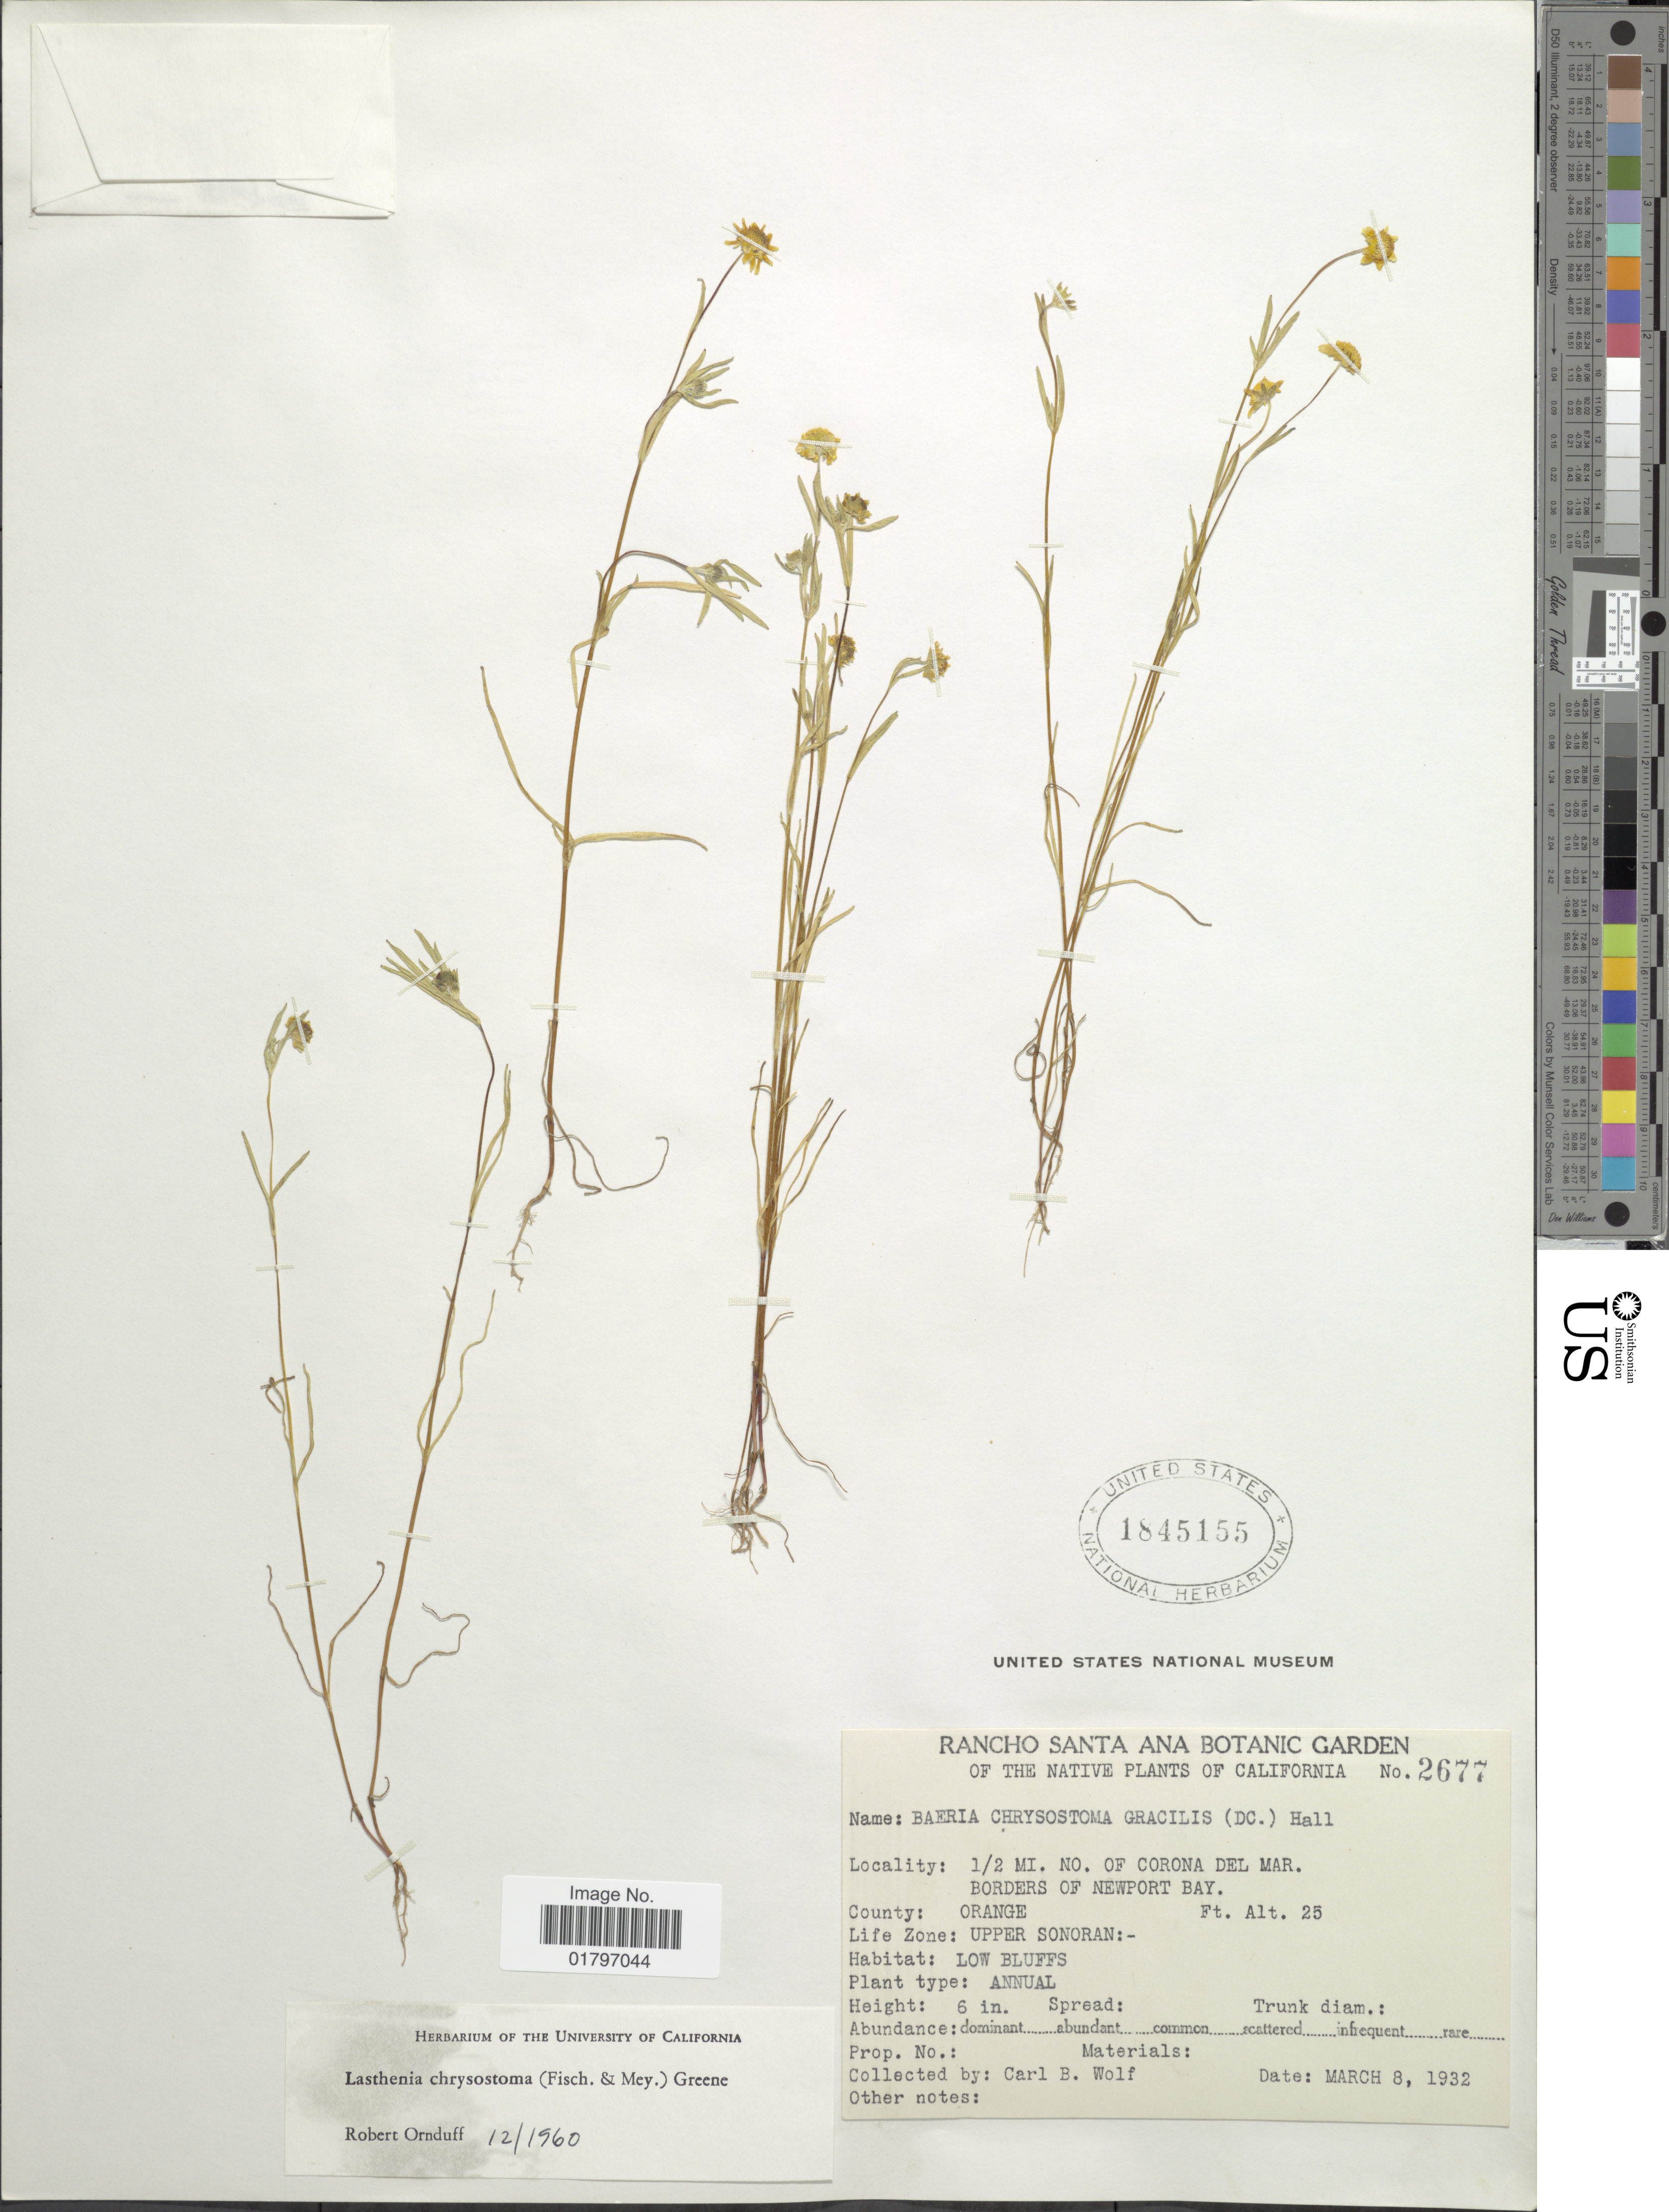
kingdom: Plantae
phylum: Tracheophyta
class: Magnoliopsida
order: Asterales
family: Asteraceae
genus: Lasthenia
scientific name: Lasthenia chrysostoma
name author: (Fisch. & C.A. Mey.) Greene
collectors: C. B. Wolf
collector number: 2677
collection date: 1932-03-08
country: United States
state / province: California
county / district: Orange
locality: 1/2 mi. no. of Corona del Mar. Borders of Newport Bay. County: Orange. Upper Sonoran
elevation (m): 8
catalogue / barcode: US 1845155